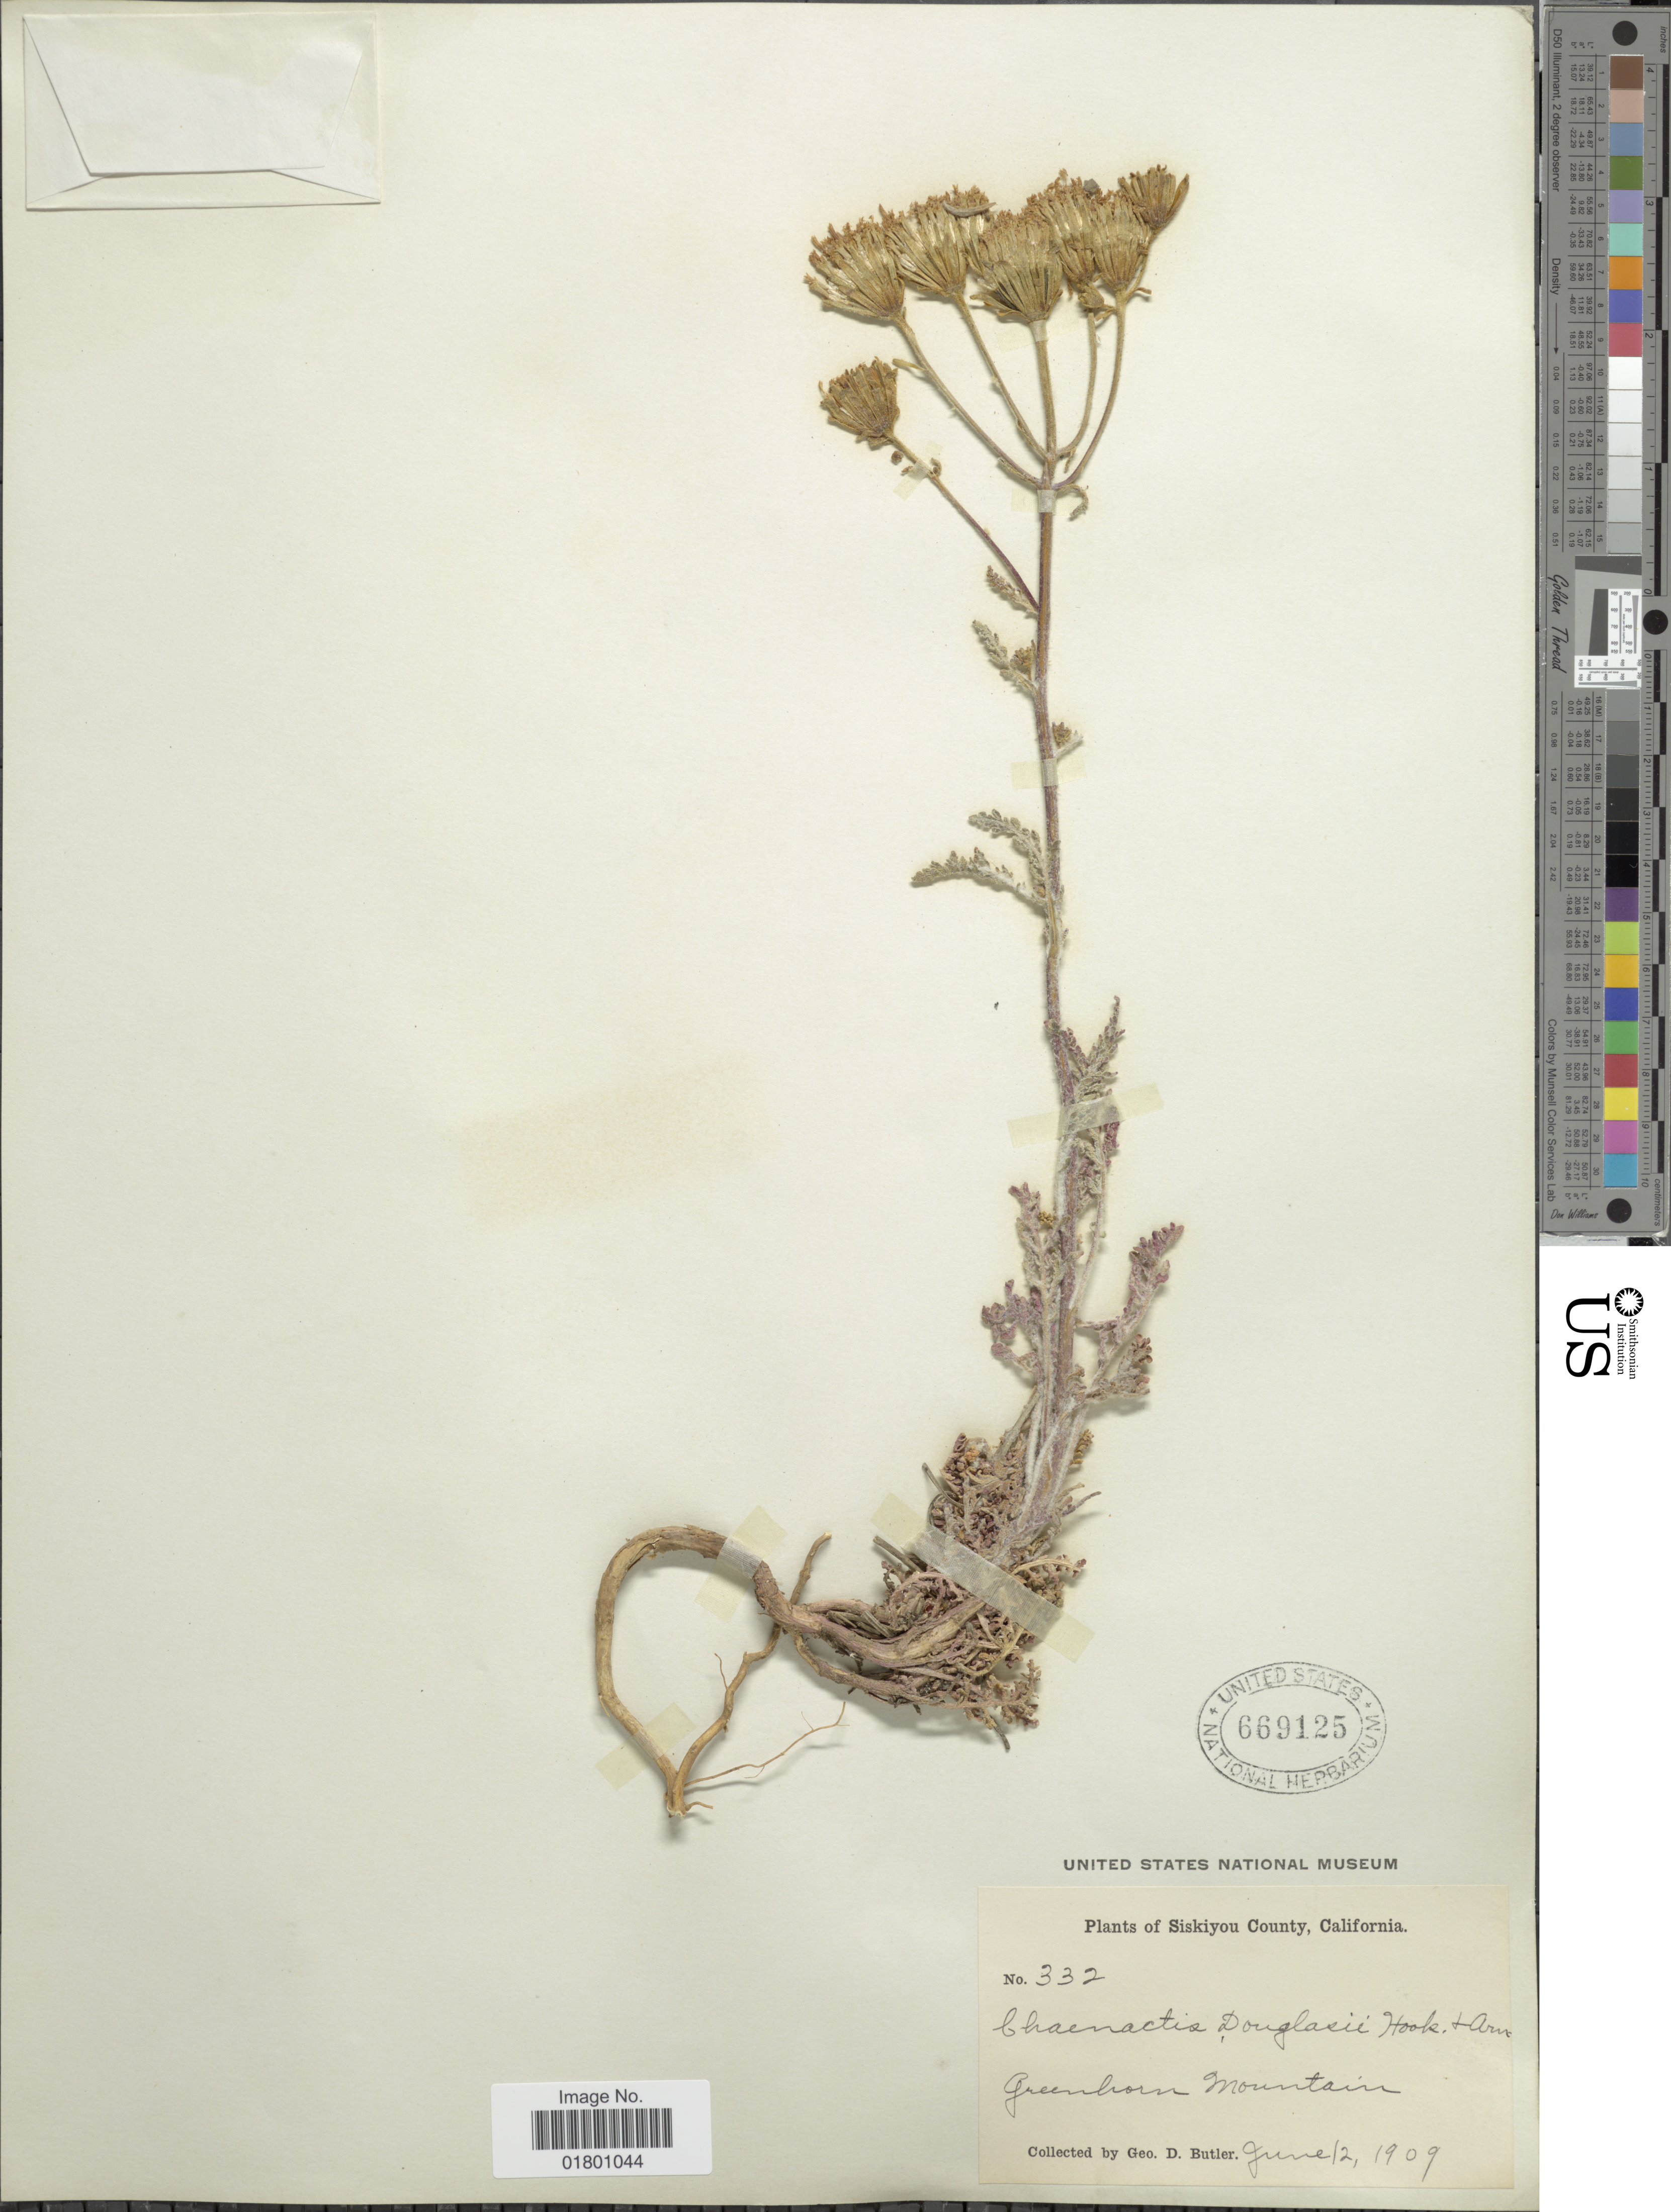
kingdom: Plantae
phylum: Tracheophyta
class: Magnoliopsida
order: Asterales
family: Asteraceae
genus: Chaenactis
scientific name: Chaenactis douglasii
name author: Hook. & Arn.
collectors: G. D. Butler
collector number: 332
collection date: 1909-06-02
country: United States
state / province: California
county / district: Siskiyou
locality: Siskiyou County, Greenhorn Mountain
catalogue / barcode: US 669125